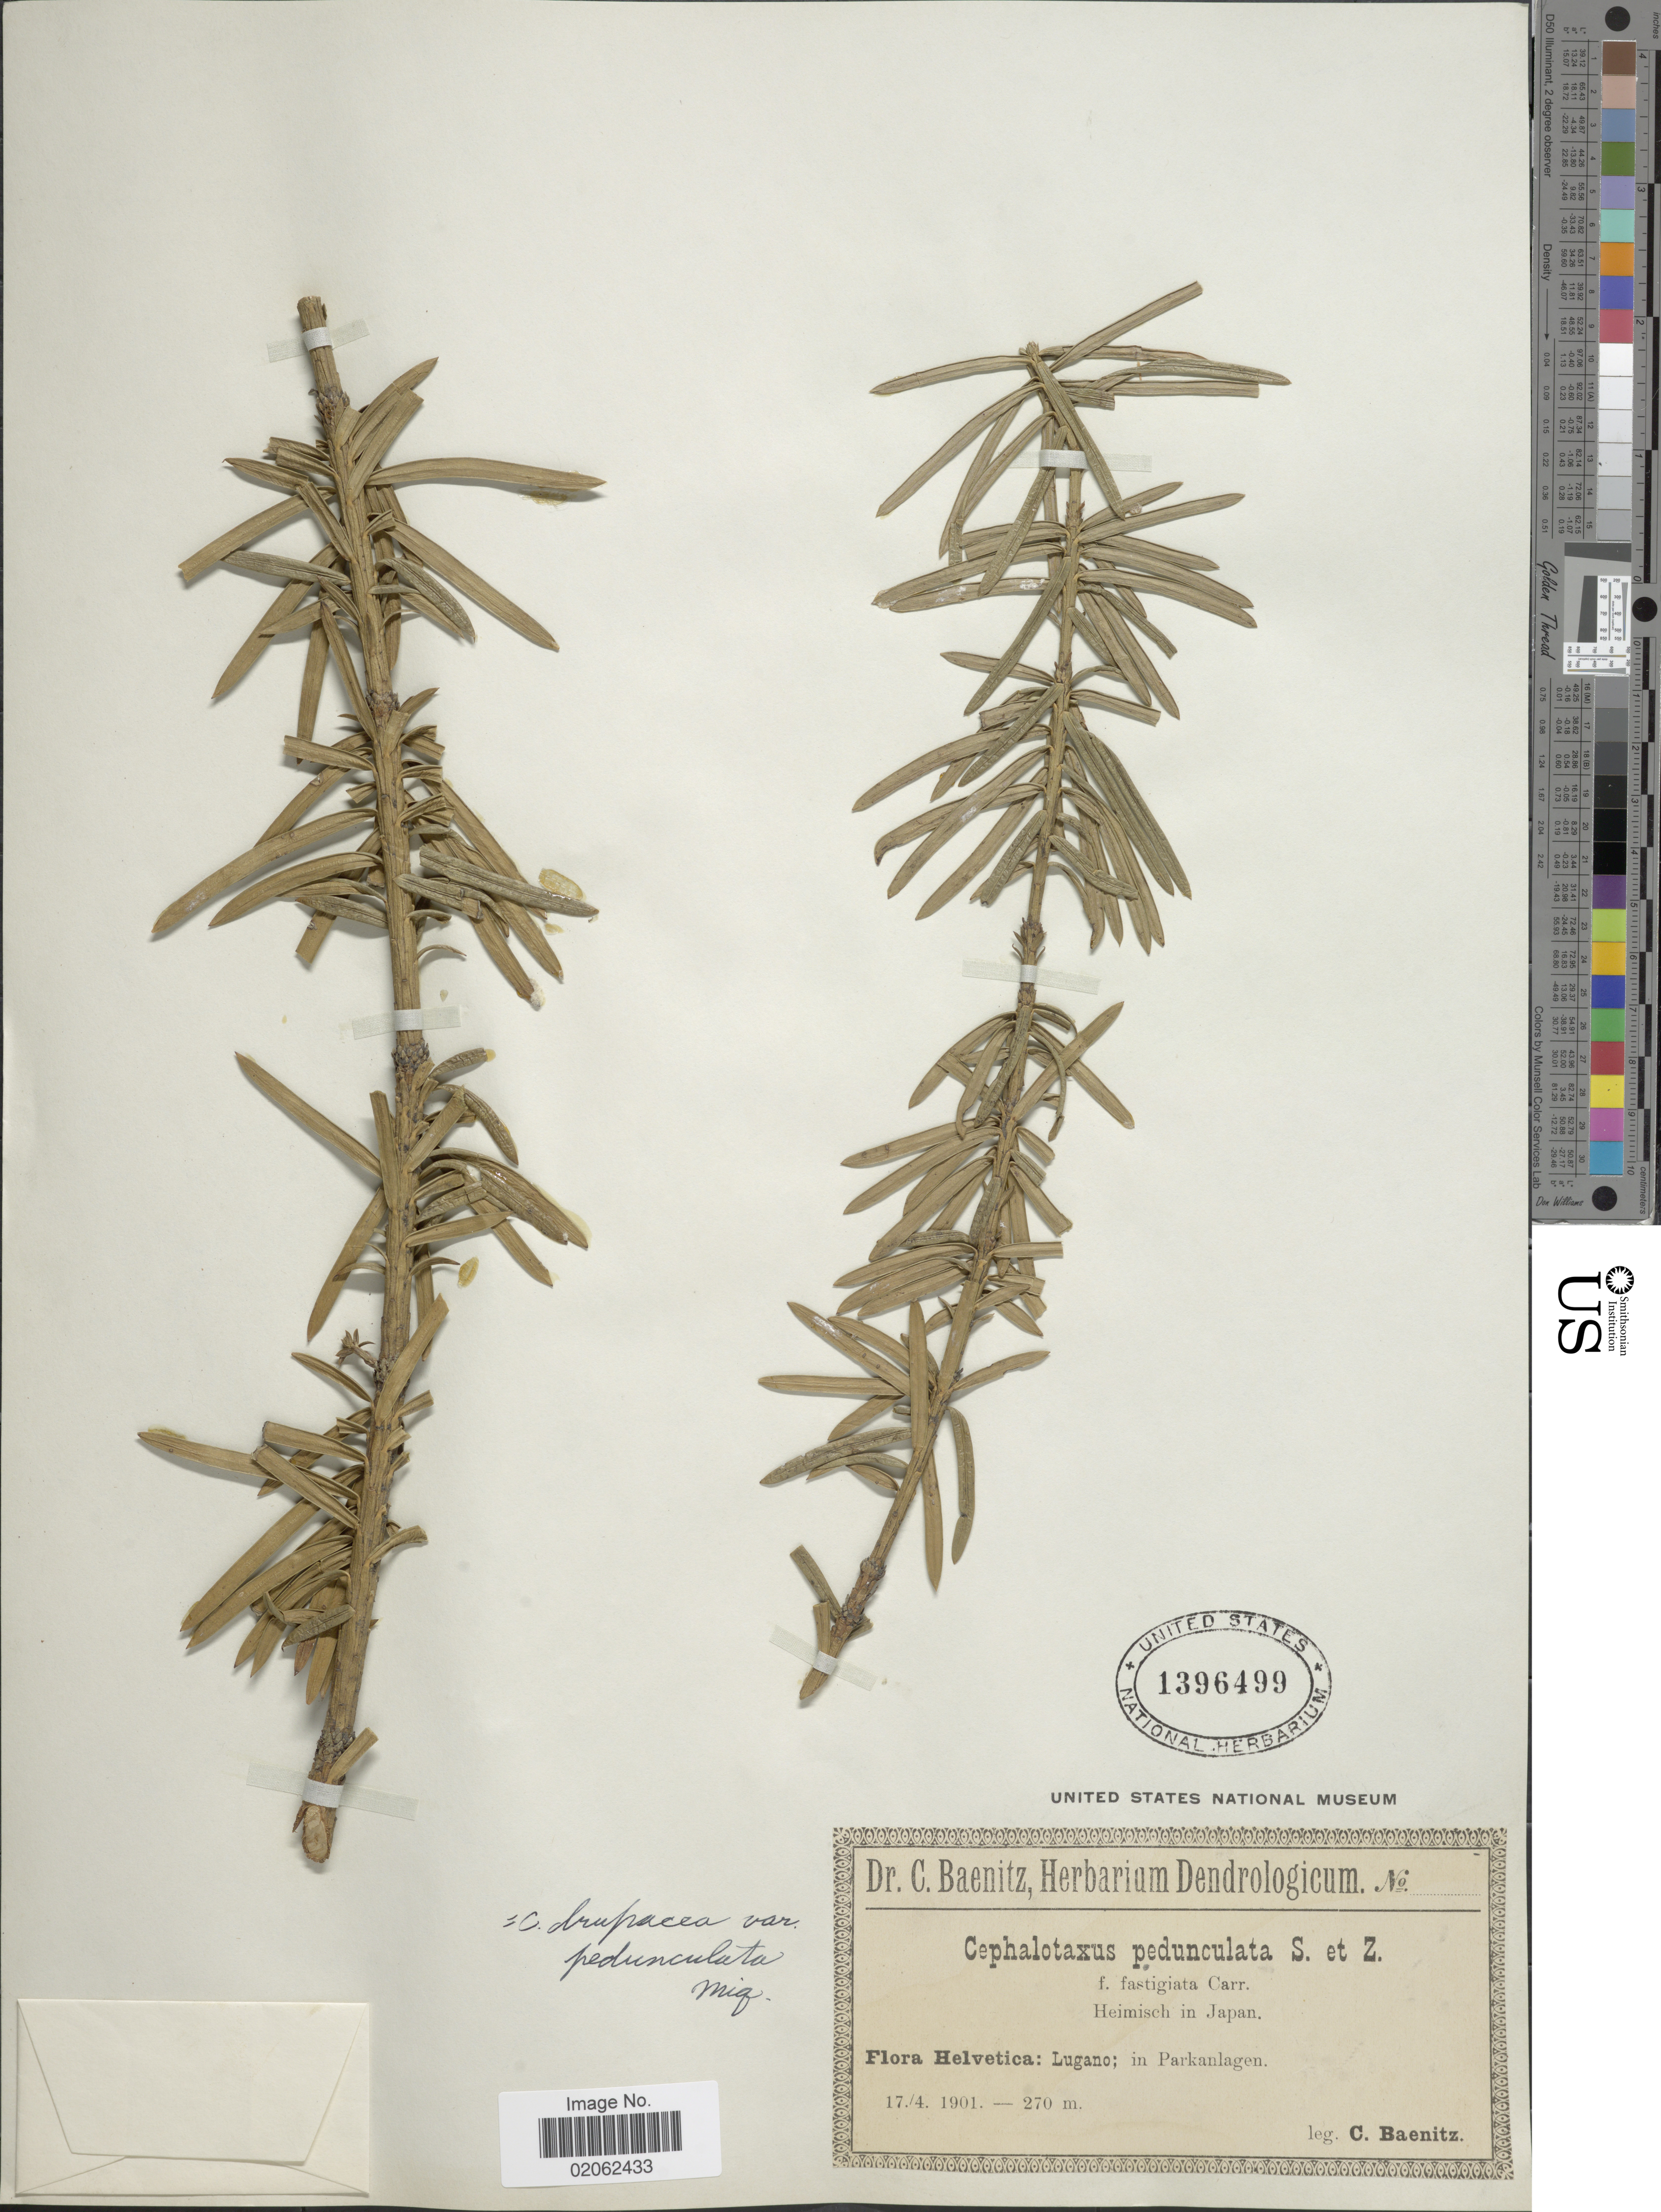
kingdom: Plantae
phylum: Tracheophyta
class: Pinopsida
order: Pinales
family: Cephalotaxaceae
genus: Cephalotaxus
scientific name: Cephalotaxus drupacea var. pedunculata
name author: (Siebold & Zucc.) Miq.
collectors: C. G. Baenitz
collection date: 1901-04-17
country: Switzerland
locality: Helvetica: Lugano; in Parkanlagen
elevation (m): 270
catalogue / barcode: US 1396499